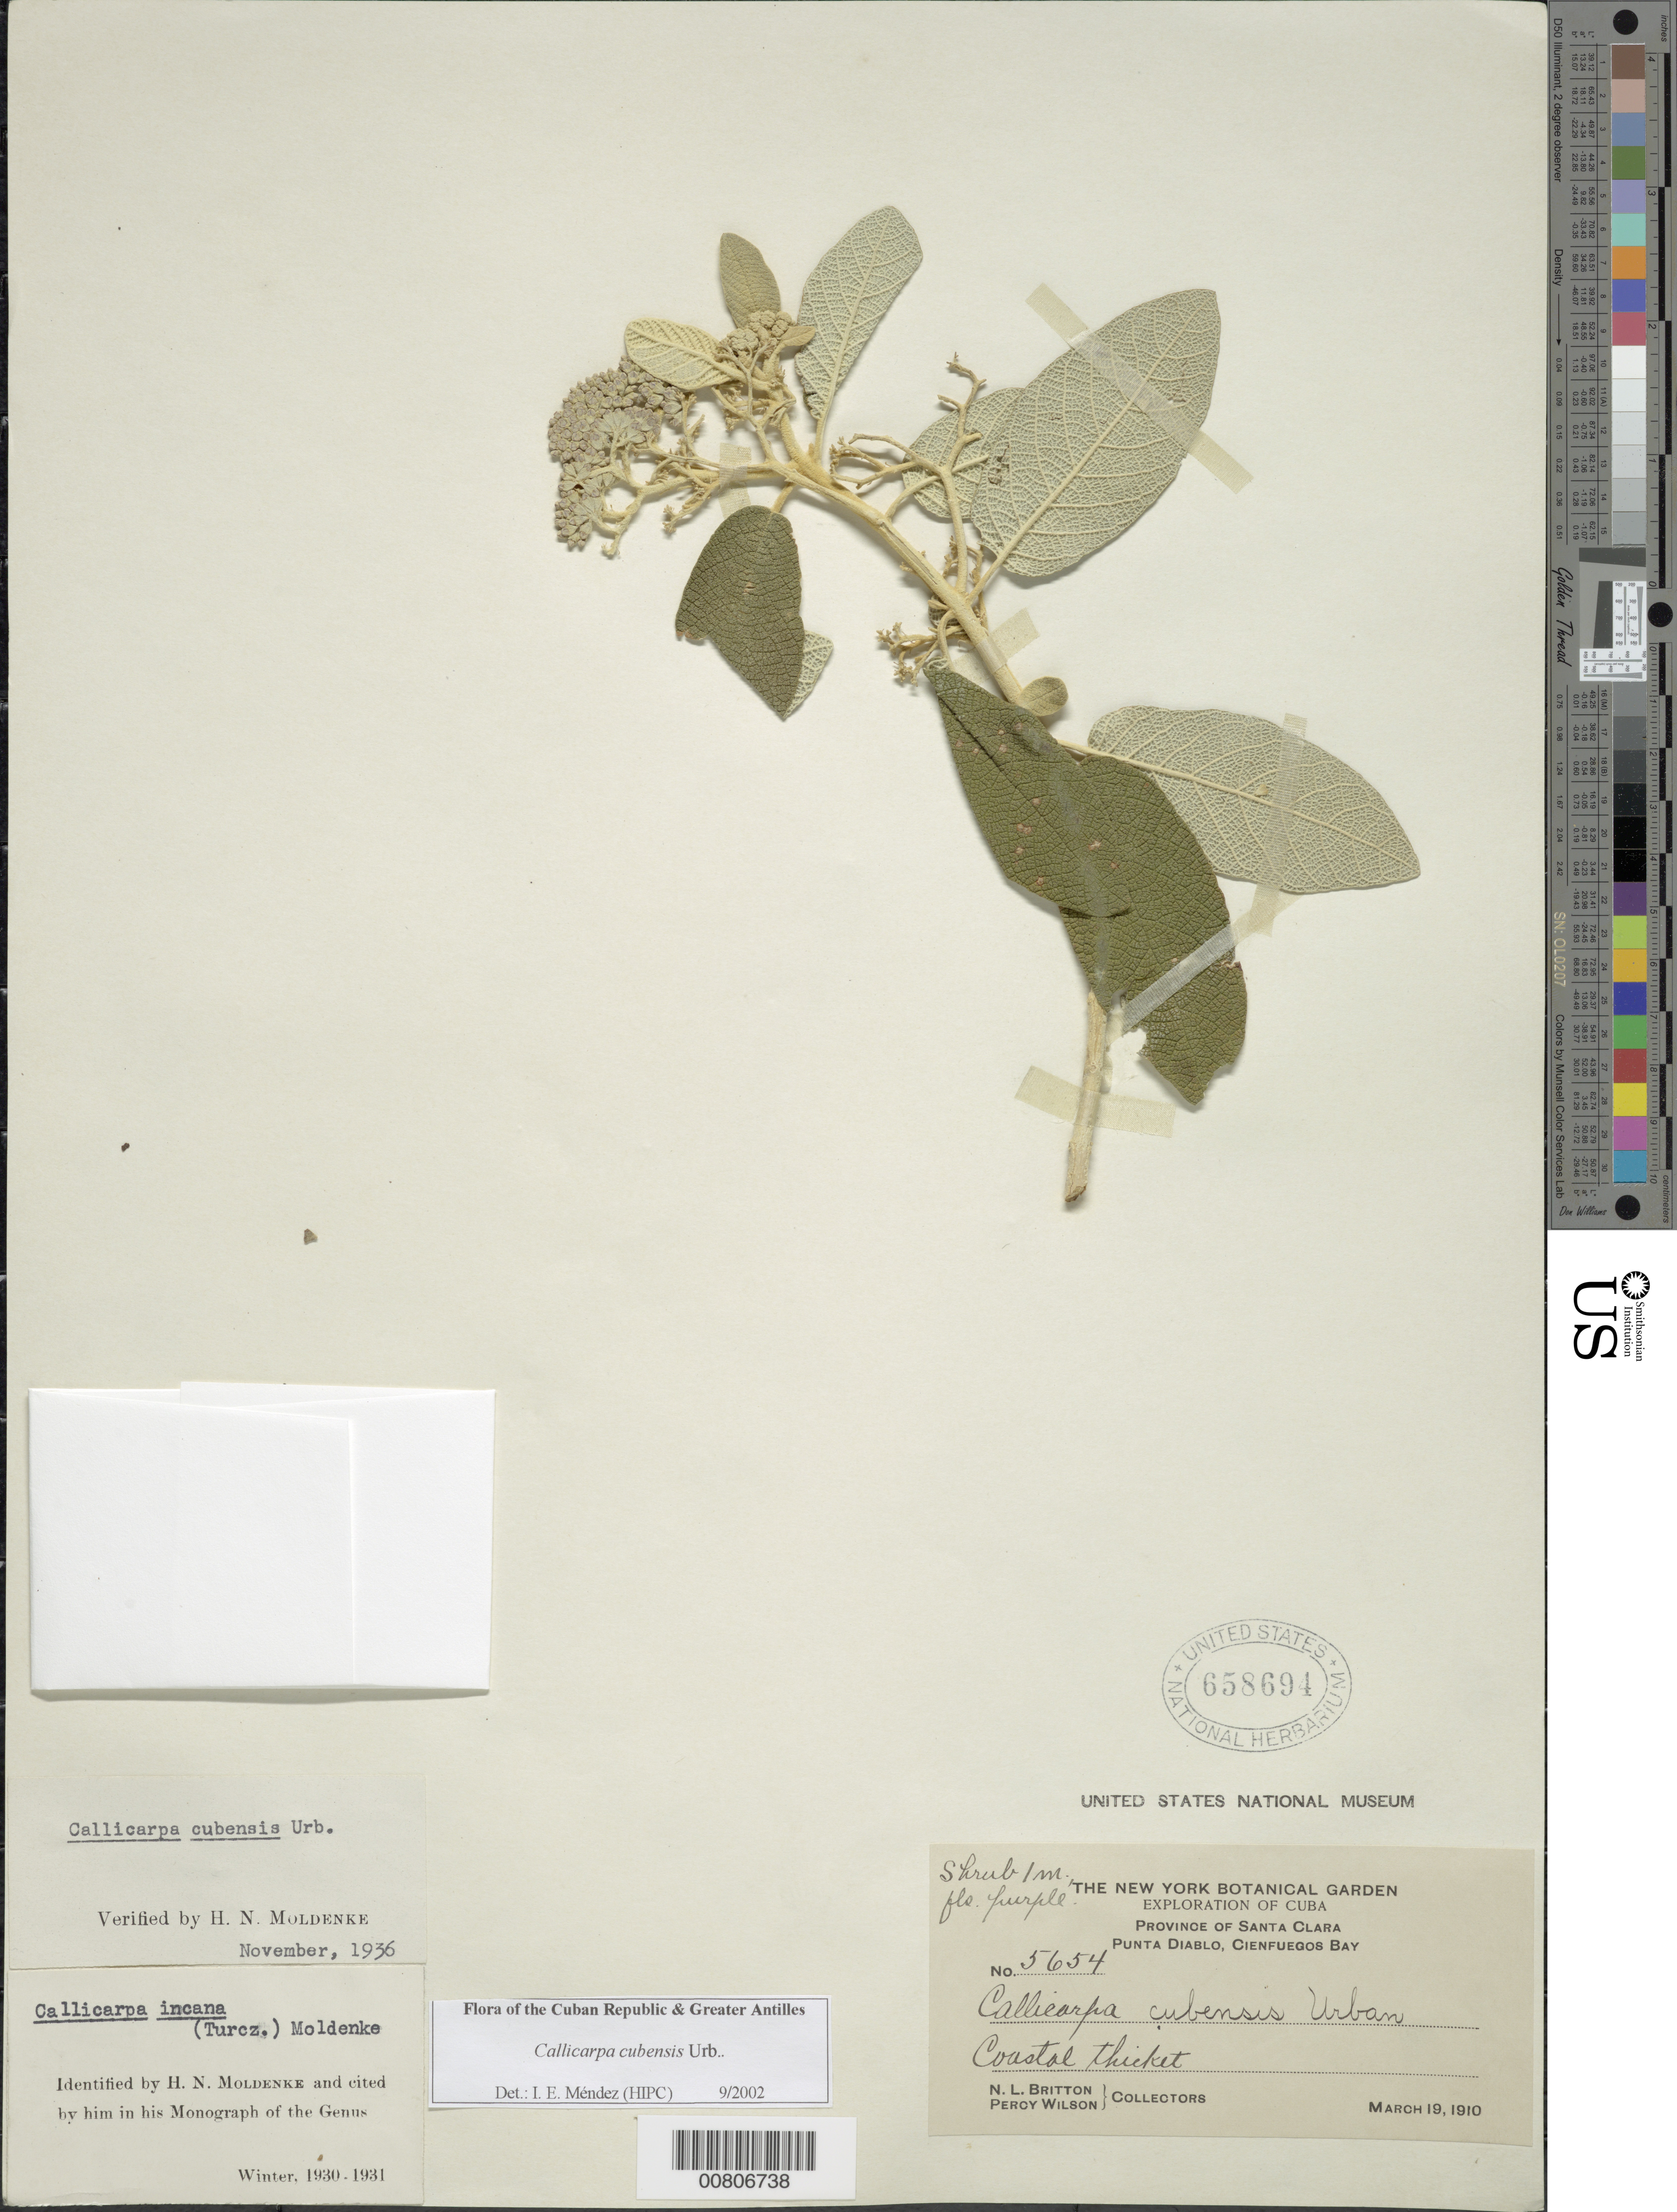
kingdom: Plantae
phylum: Tracheophyta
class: Magnoliopsida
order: Lamiales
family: Lamiaceae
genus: Callicarpa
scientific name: Callicarpa cubensis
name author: Urb.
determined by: Méndez, Isidro E., (HIPC)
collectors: N. Britton & P. Wilson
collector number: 5654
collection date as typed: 19 Mar 1910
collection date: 1910-03-19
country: Cuba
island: Cuba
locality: Santa Clara Prov , Punta Diablo, Cienfuegos Bay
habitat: Coastal thicket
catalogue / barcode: US 658694